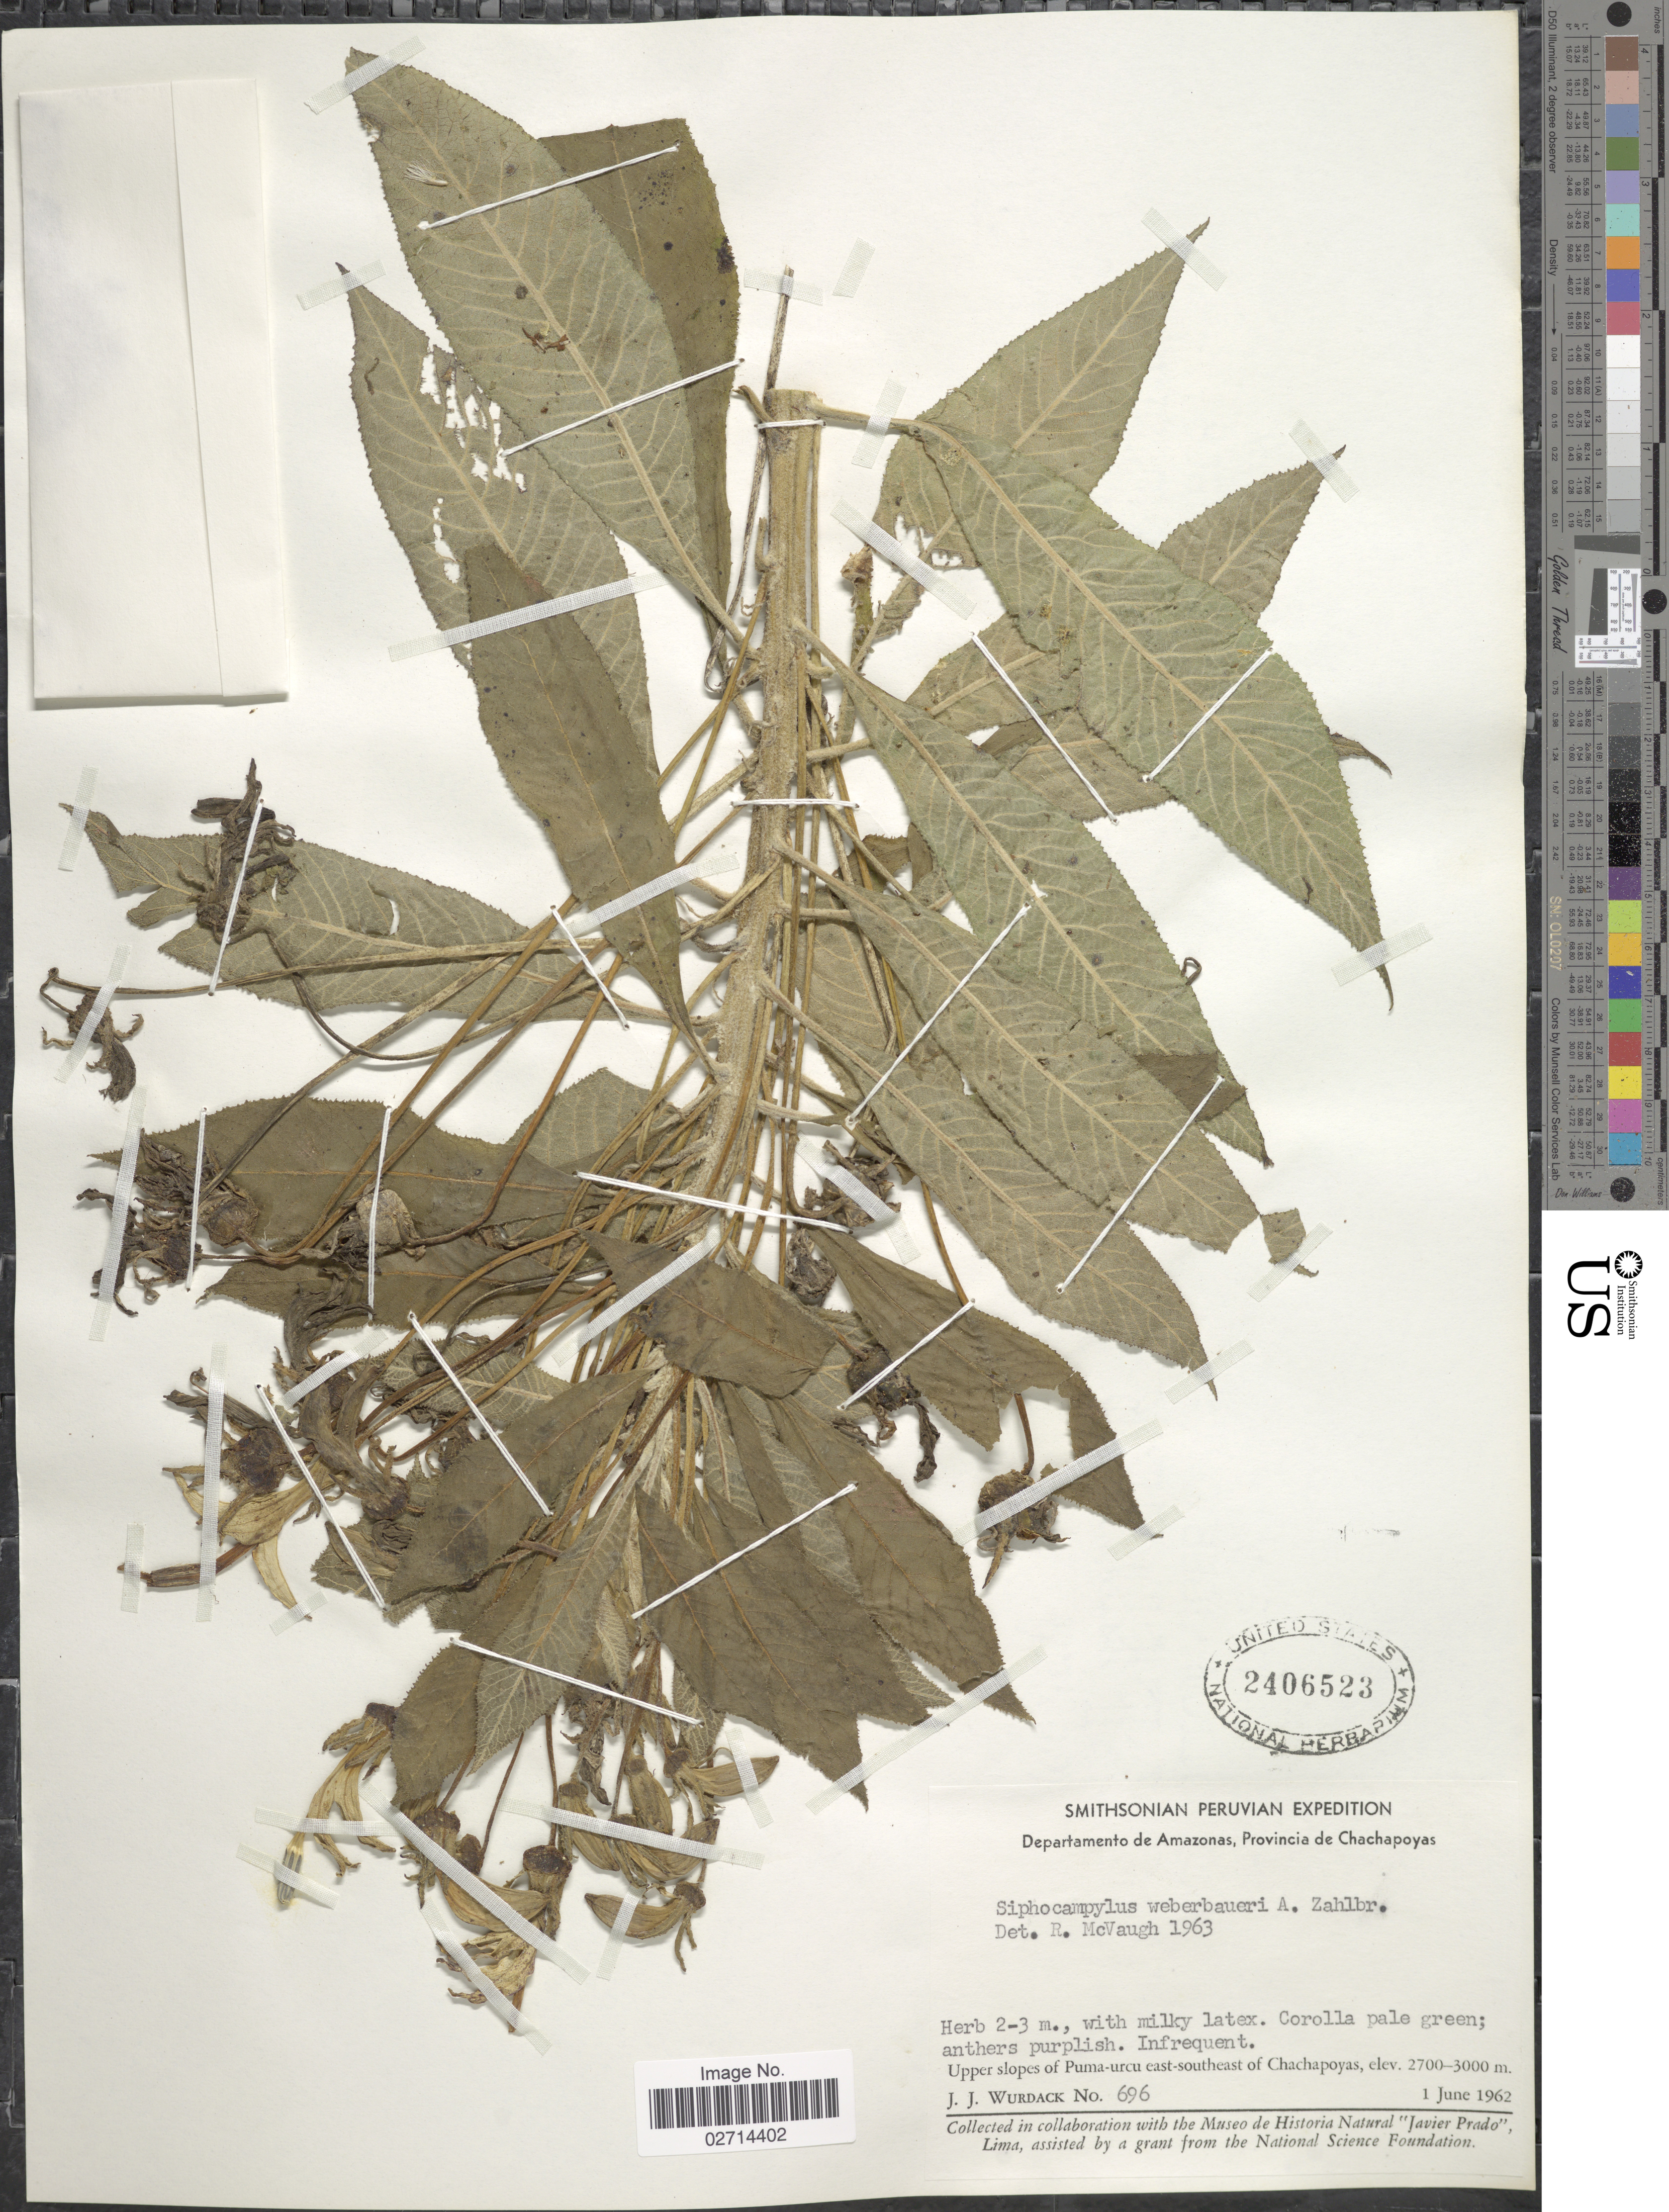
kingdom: Plantae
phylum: Tracheophyta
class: Magnoliopsida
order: Asterales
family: Campanulaceae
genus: Siphocampylus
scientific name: Siphocampylus weberbaueri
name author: Zahlbr.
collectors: J. J. Wurdack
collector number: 696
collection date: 1962-06-01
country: Peru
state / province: Amazonas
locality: Provincia de Chachapoyas, upper slopes of Puma-urcu east-southeast of Chachapoyas.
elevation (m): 2700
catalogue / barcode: US 2406523